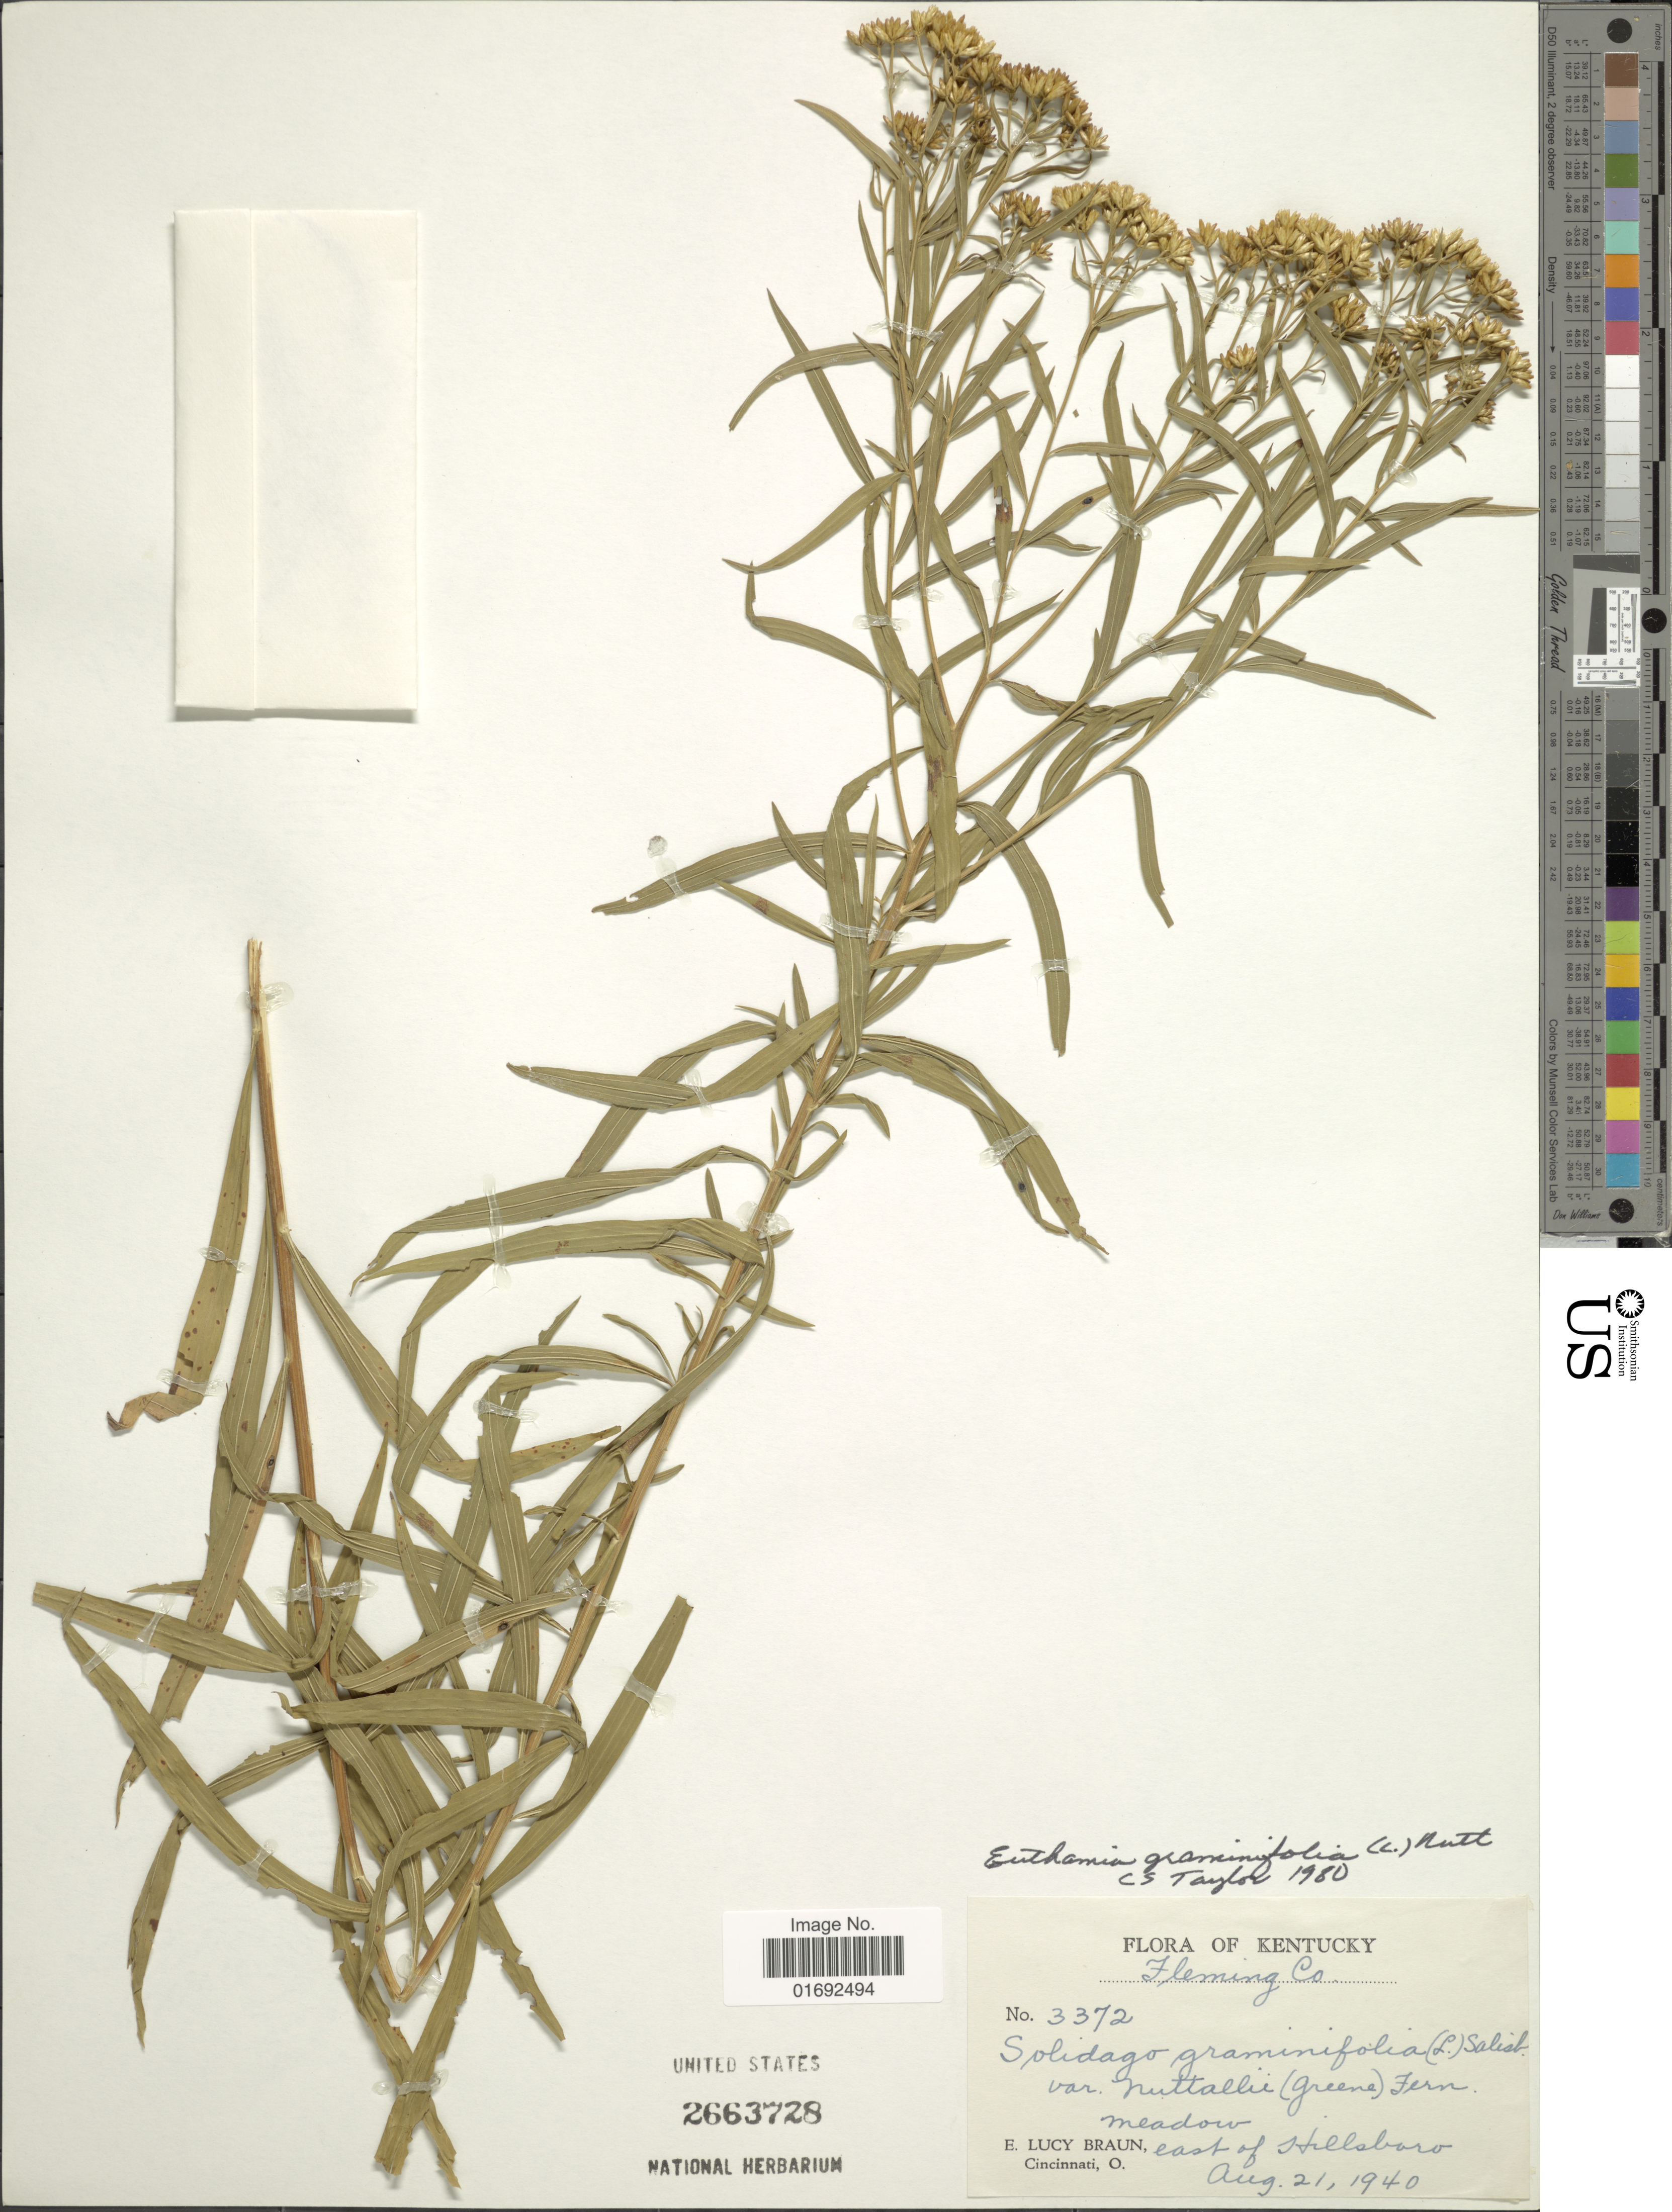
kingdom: Plantae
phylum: Tracheophyta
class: Magnoliopsida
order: Asterales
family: Asteraceae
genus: Euthamia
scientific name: Euthamia graminifolia var. nuttalii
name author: (S.W. Greene) W. Stone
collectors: E. L. Braun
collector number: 3372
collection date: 1940-08-21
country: United States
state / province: Kentucky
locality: Fleming Co., east of Hillsboro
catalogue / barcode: US 2663728